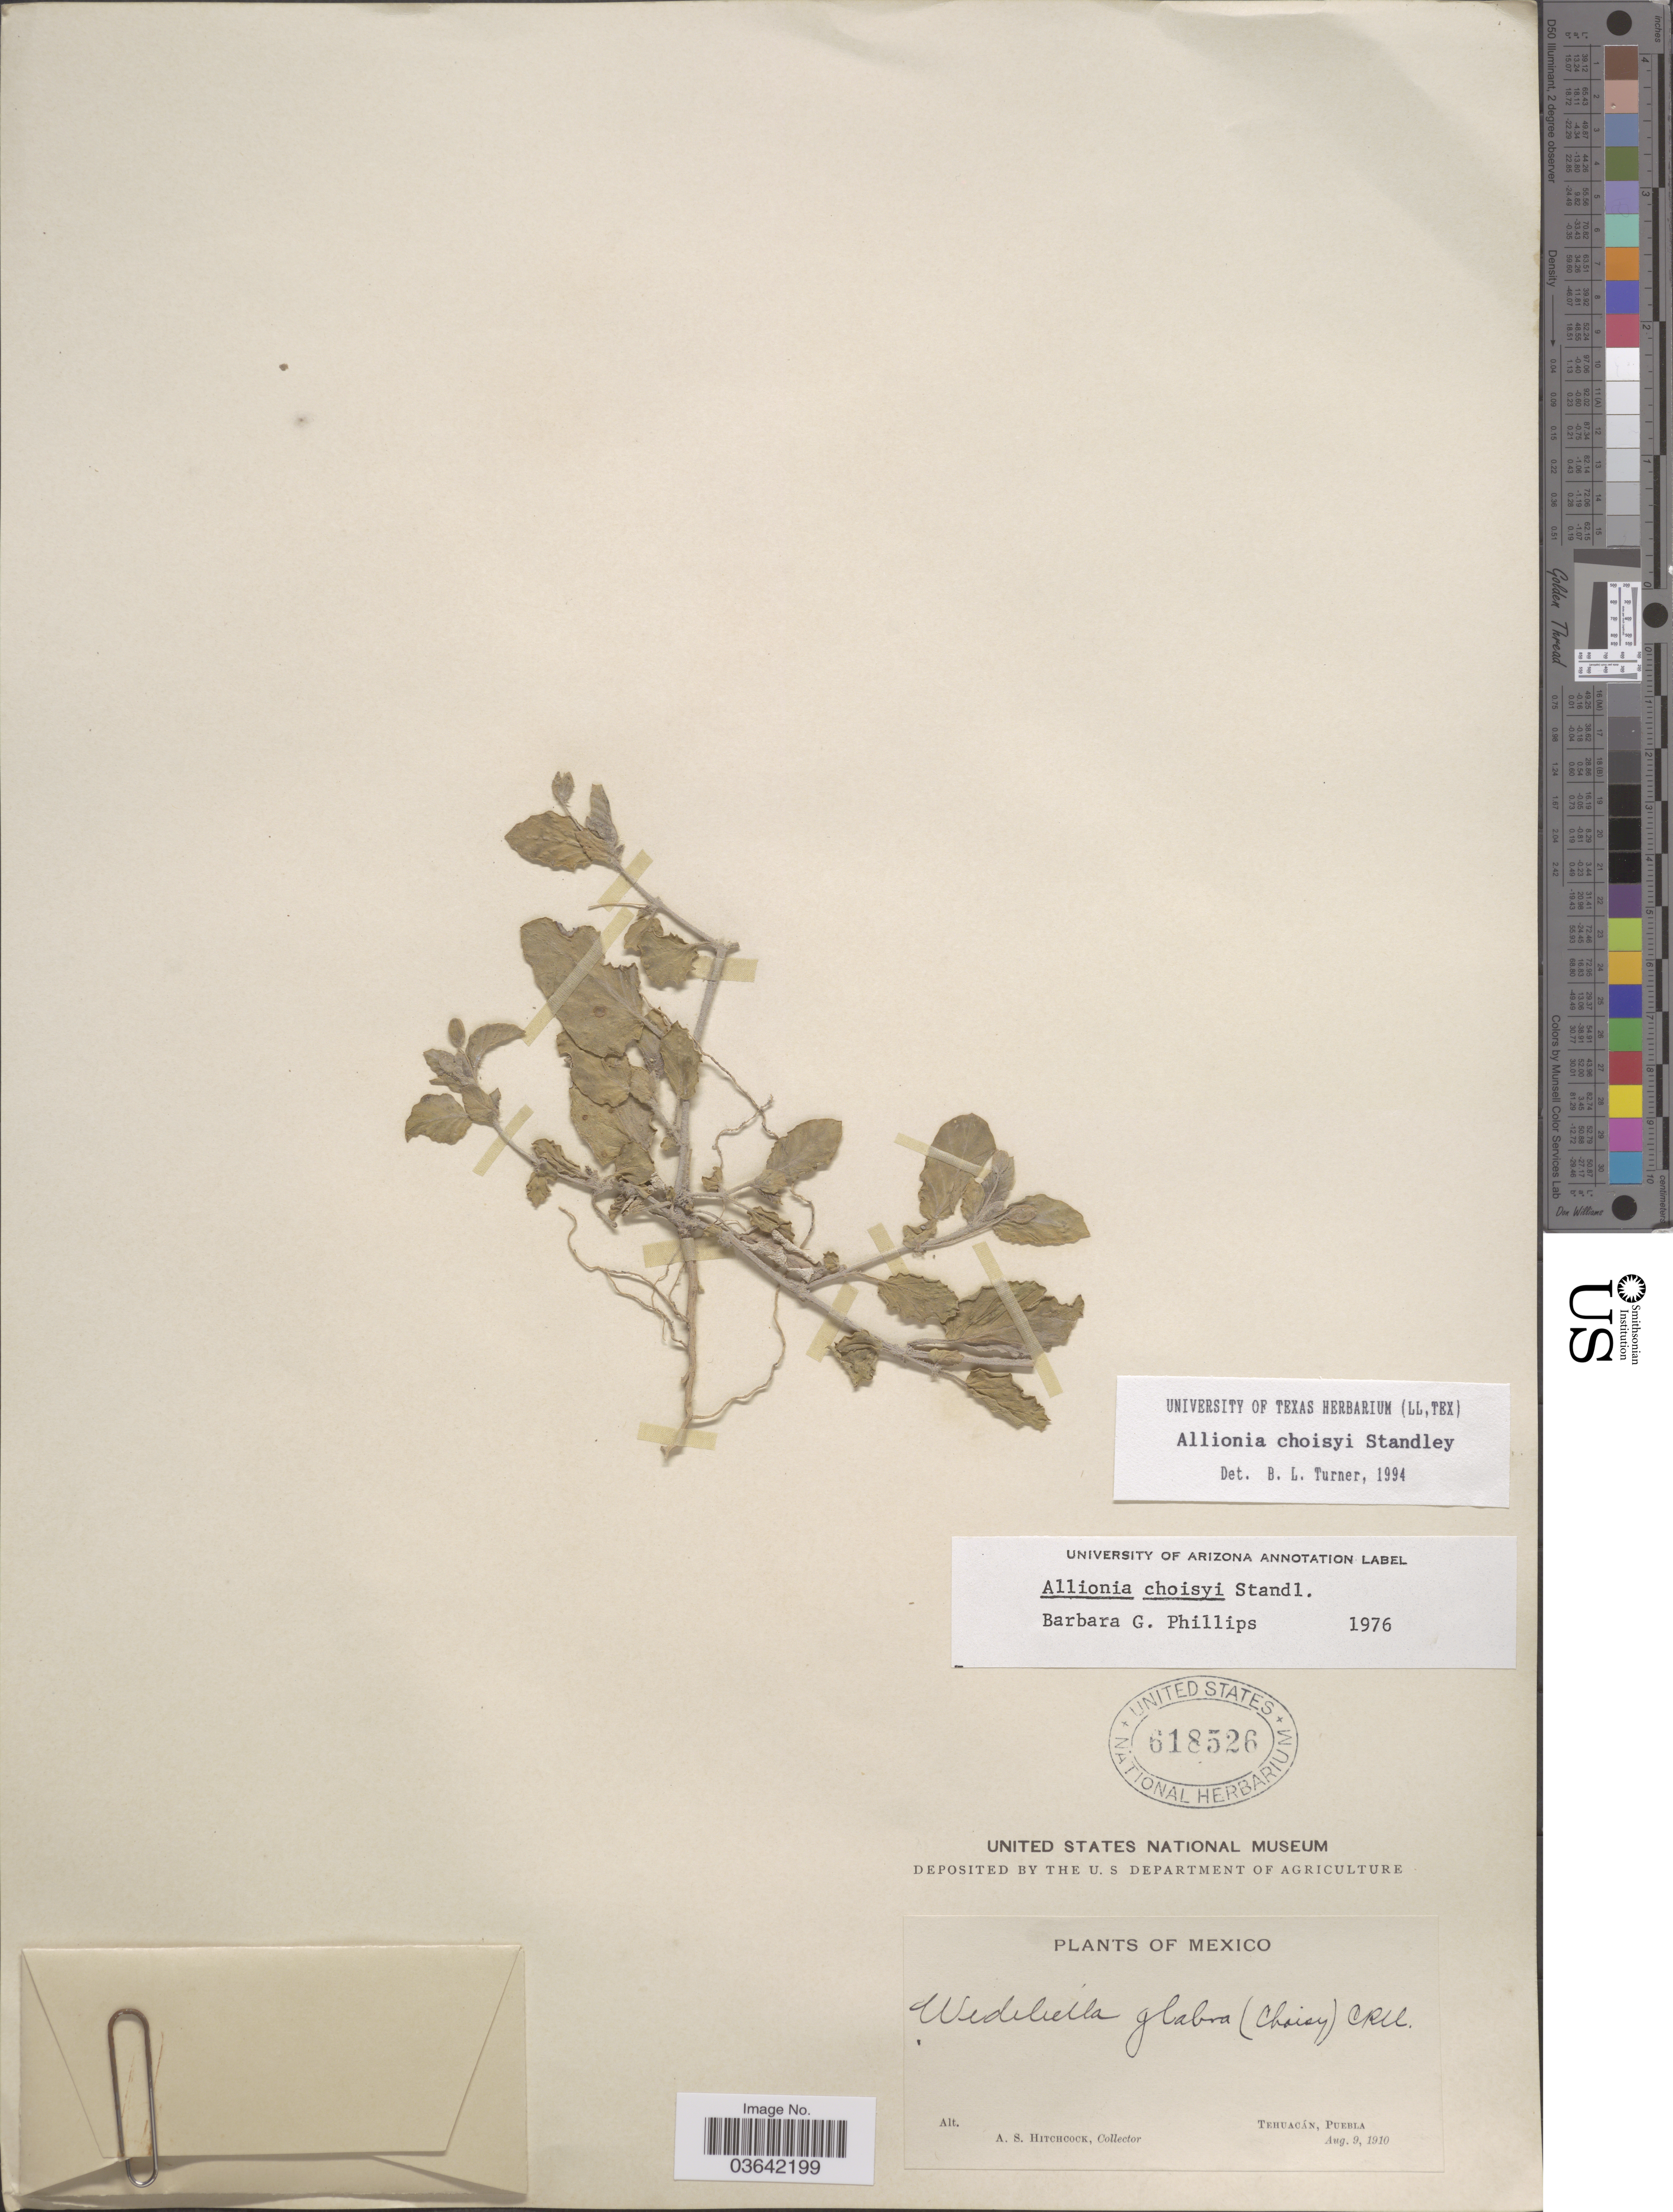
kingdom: Plantae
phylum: Tracheophyta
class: Magnoliopsida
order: Caryophyllales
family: Nyctaginaceae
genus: Allionia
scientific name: Allionia choisyi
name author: Standl.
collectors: A. S. Hitchcock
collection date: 1910-08-09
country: Mexico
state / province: Puebla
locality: Tehuacán.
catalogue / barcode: US 618526